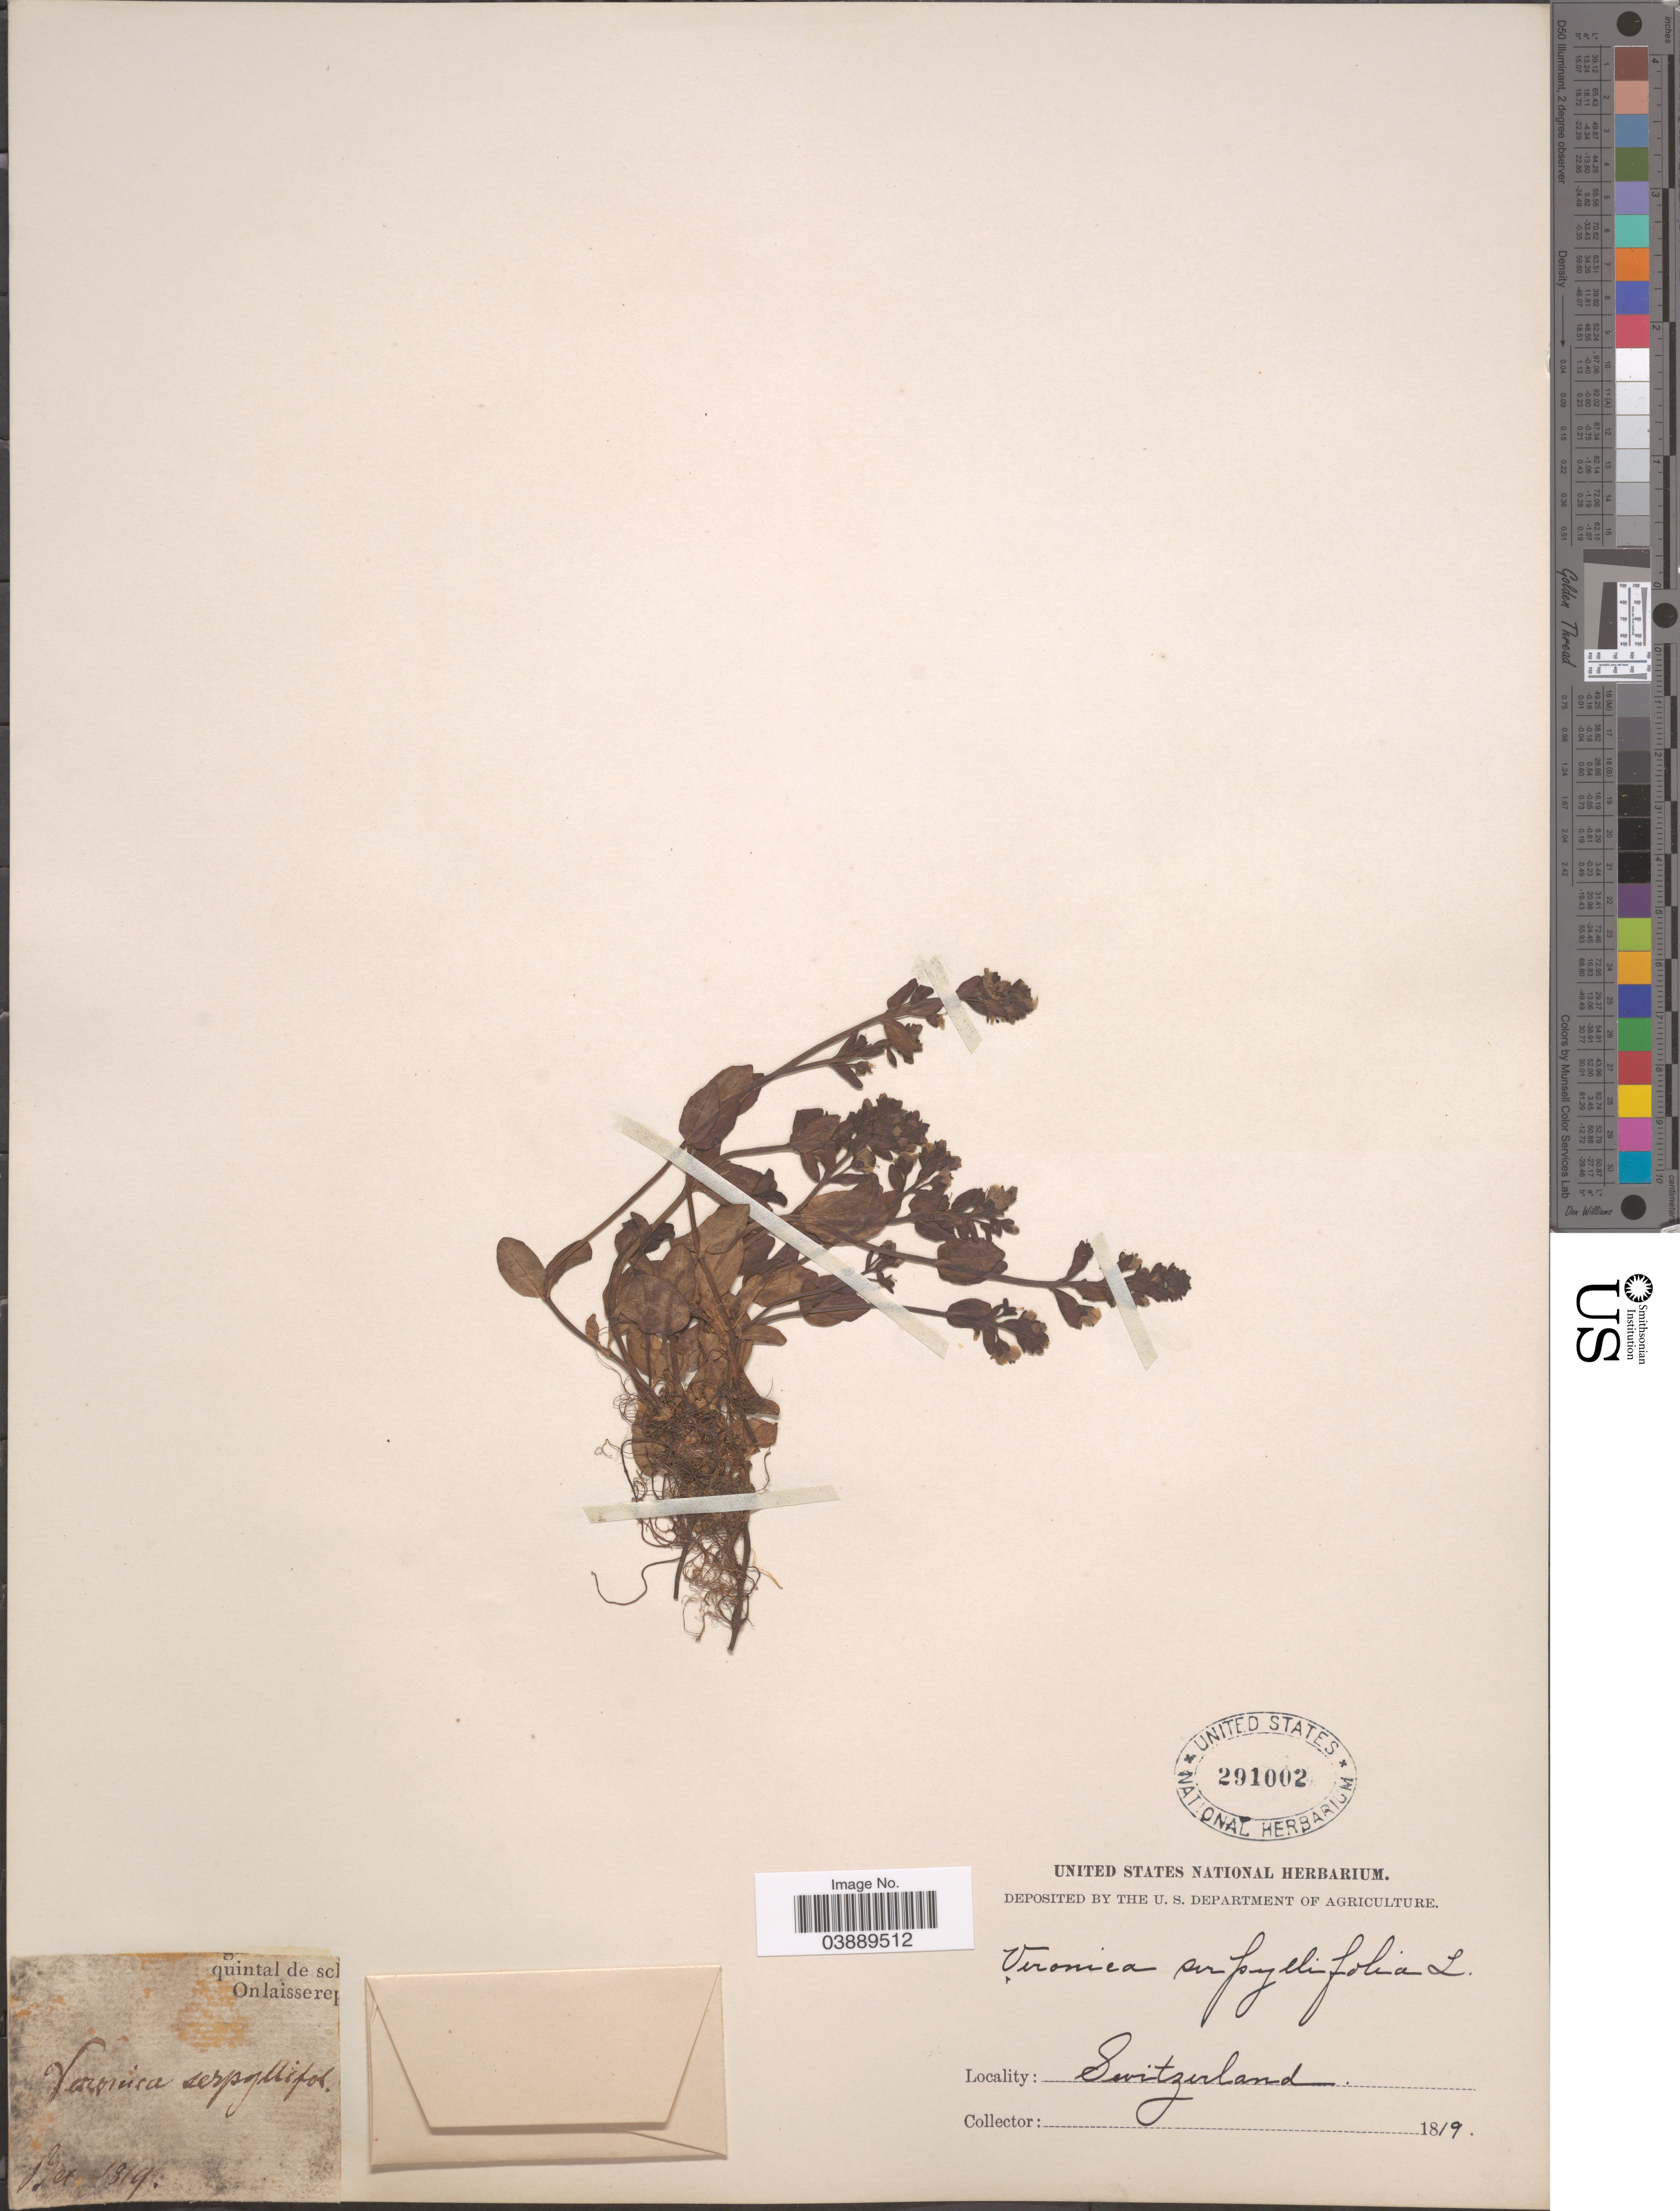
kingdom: Plantae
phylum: Tracheophyta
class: Magnoliopsida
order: Lamiales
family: Plantaginaceae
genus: Veronica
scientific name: Veronica serpyllifolia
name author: L.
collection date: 1819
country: Switzerland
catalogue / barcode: US 291002